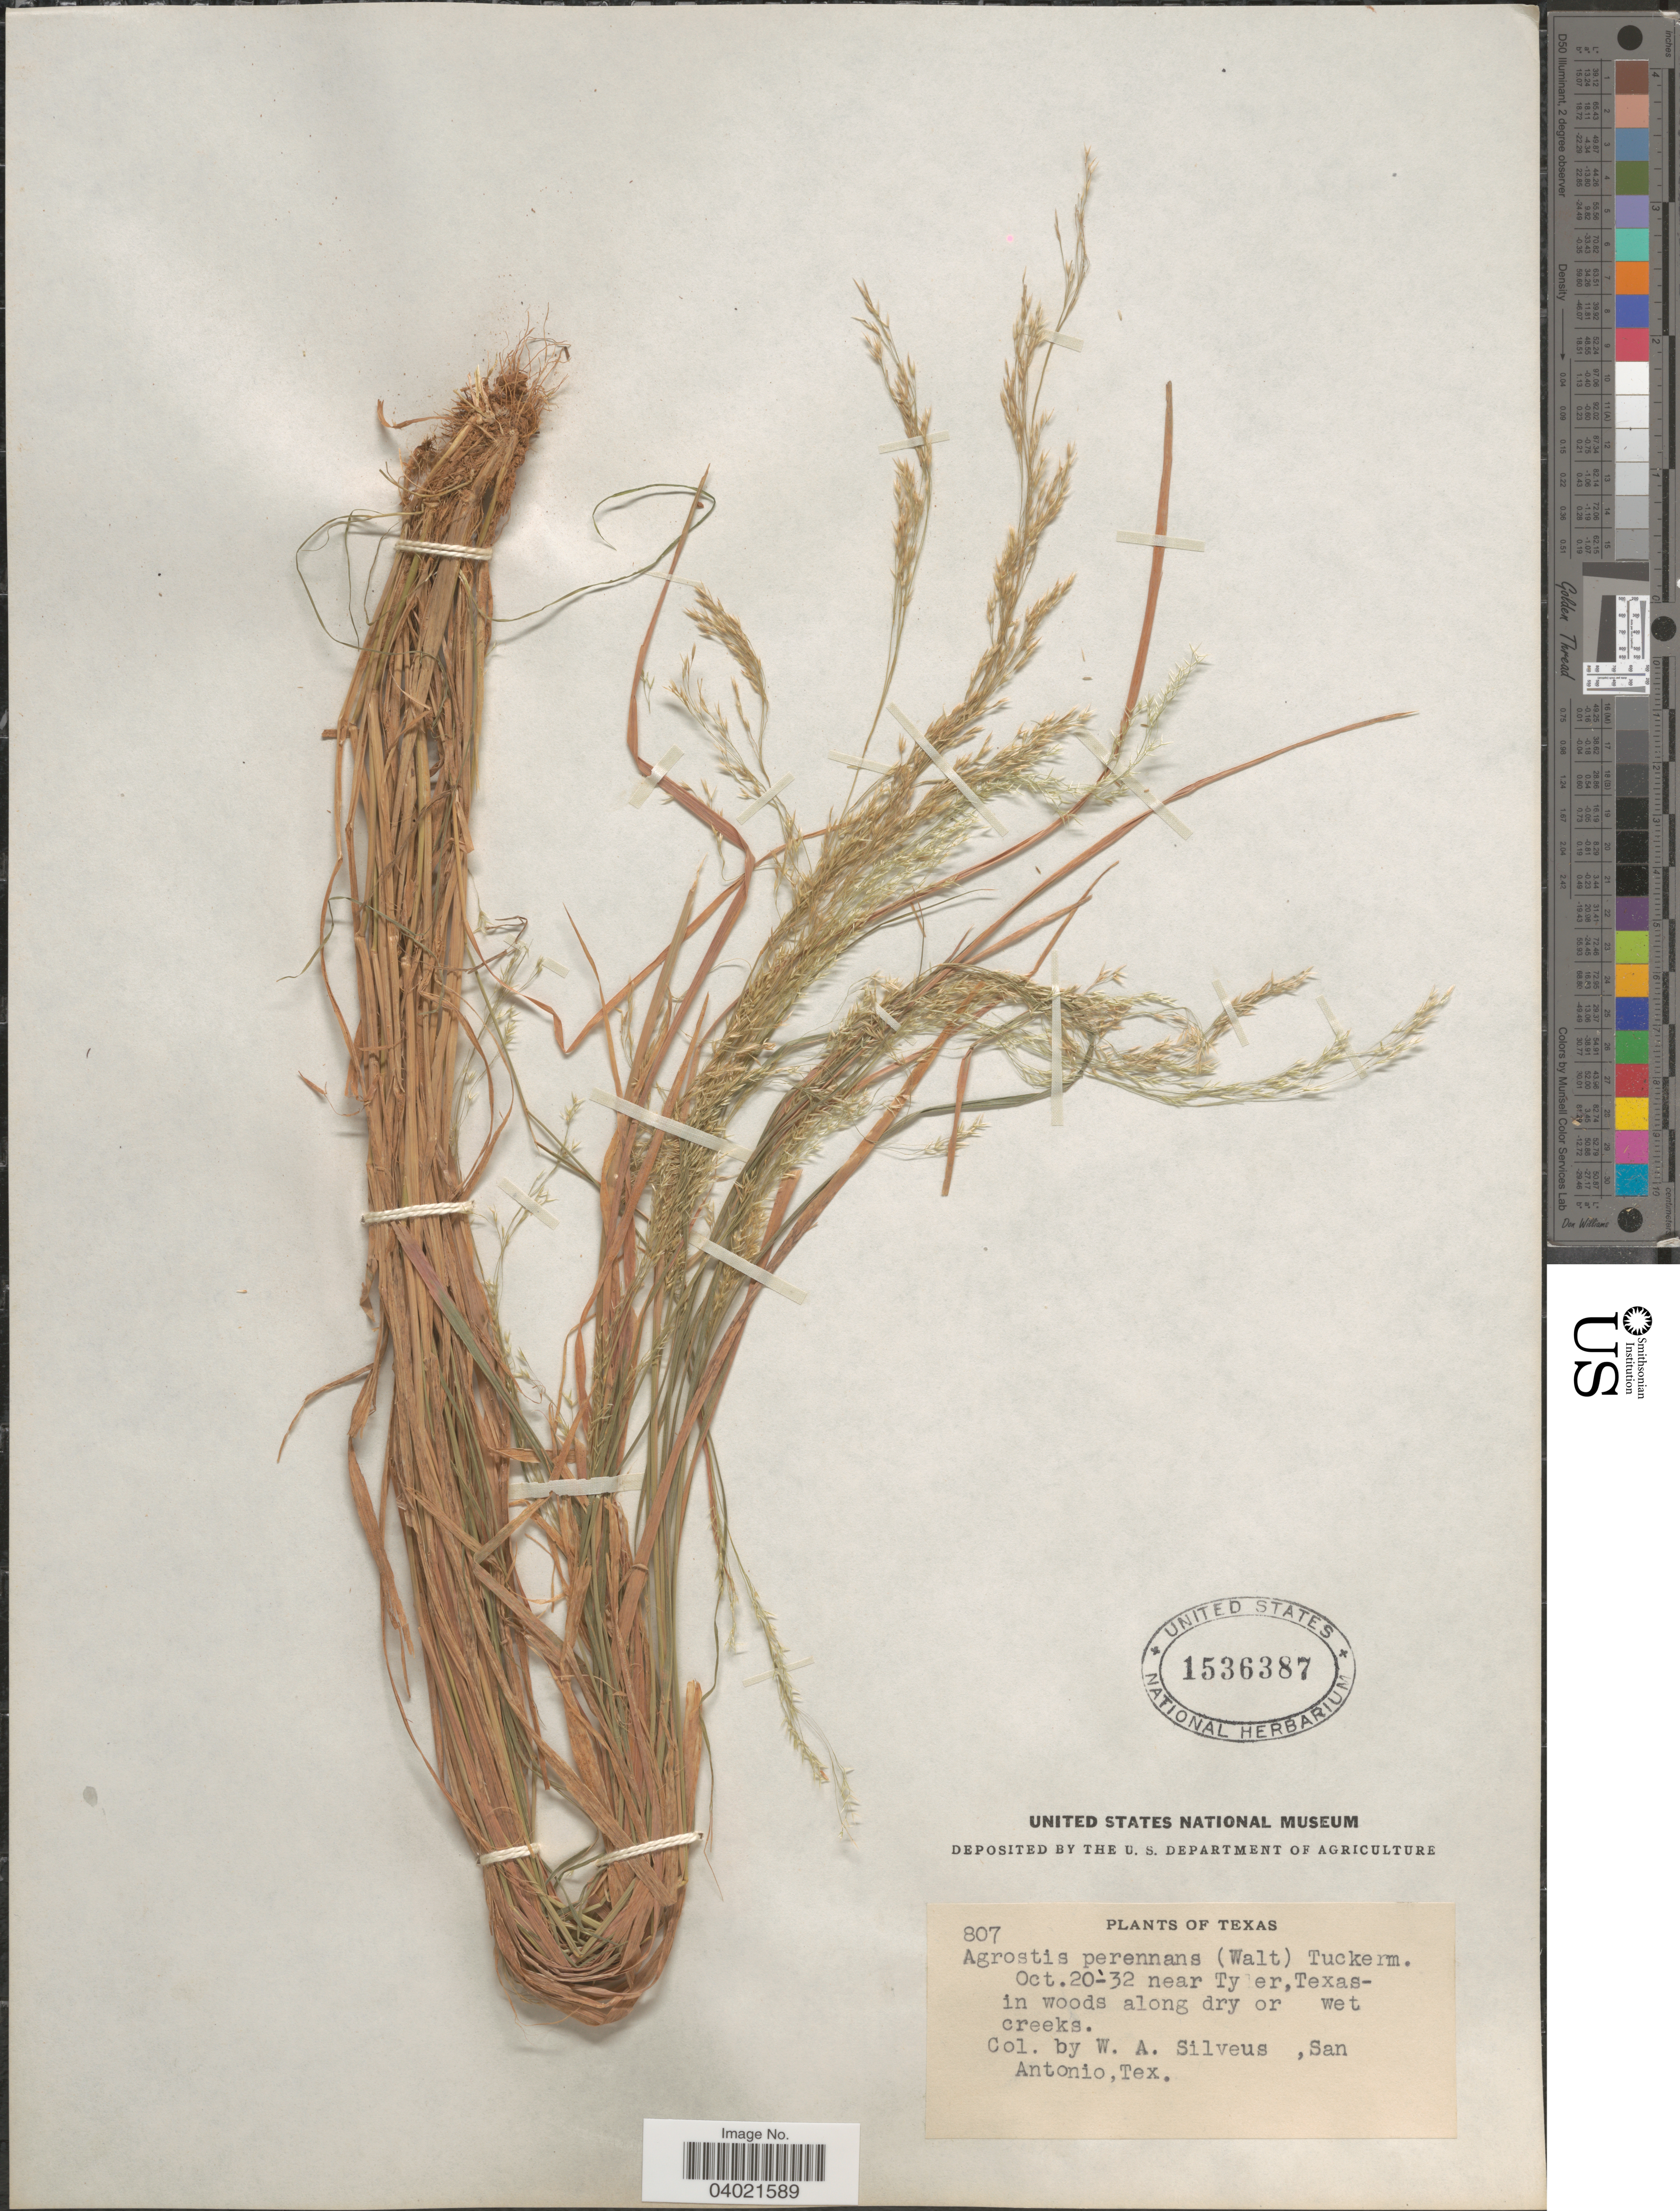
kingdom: Plantae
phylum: Tracheophyta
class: Liliopsida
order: Poales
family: Poaceae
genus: Agrostis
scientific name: Agrostis perennans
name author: (Walter) Tuck.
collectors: W. Silveus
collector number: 807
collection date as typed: Transcribed d/m/y: 20/10/32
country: United States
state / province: Texas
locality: Near Tyler, Texas- in woods along dry or wet creeks.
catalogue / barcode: US 1536387